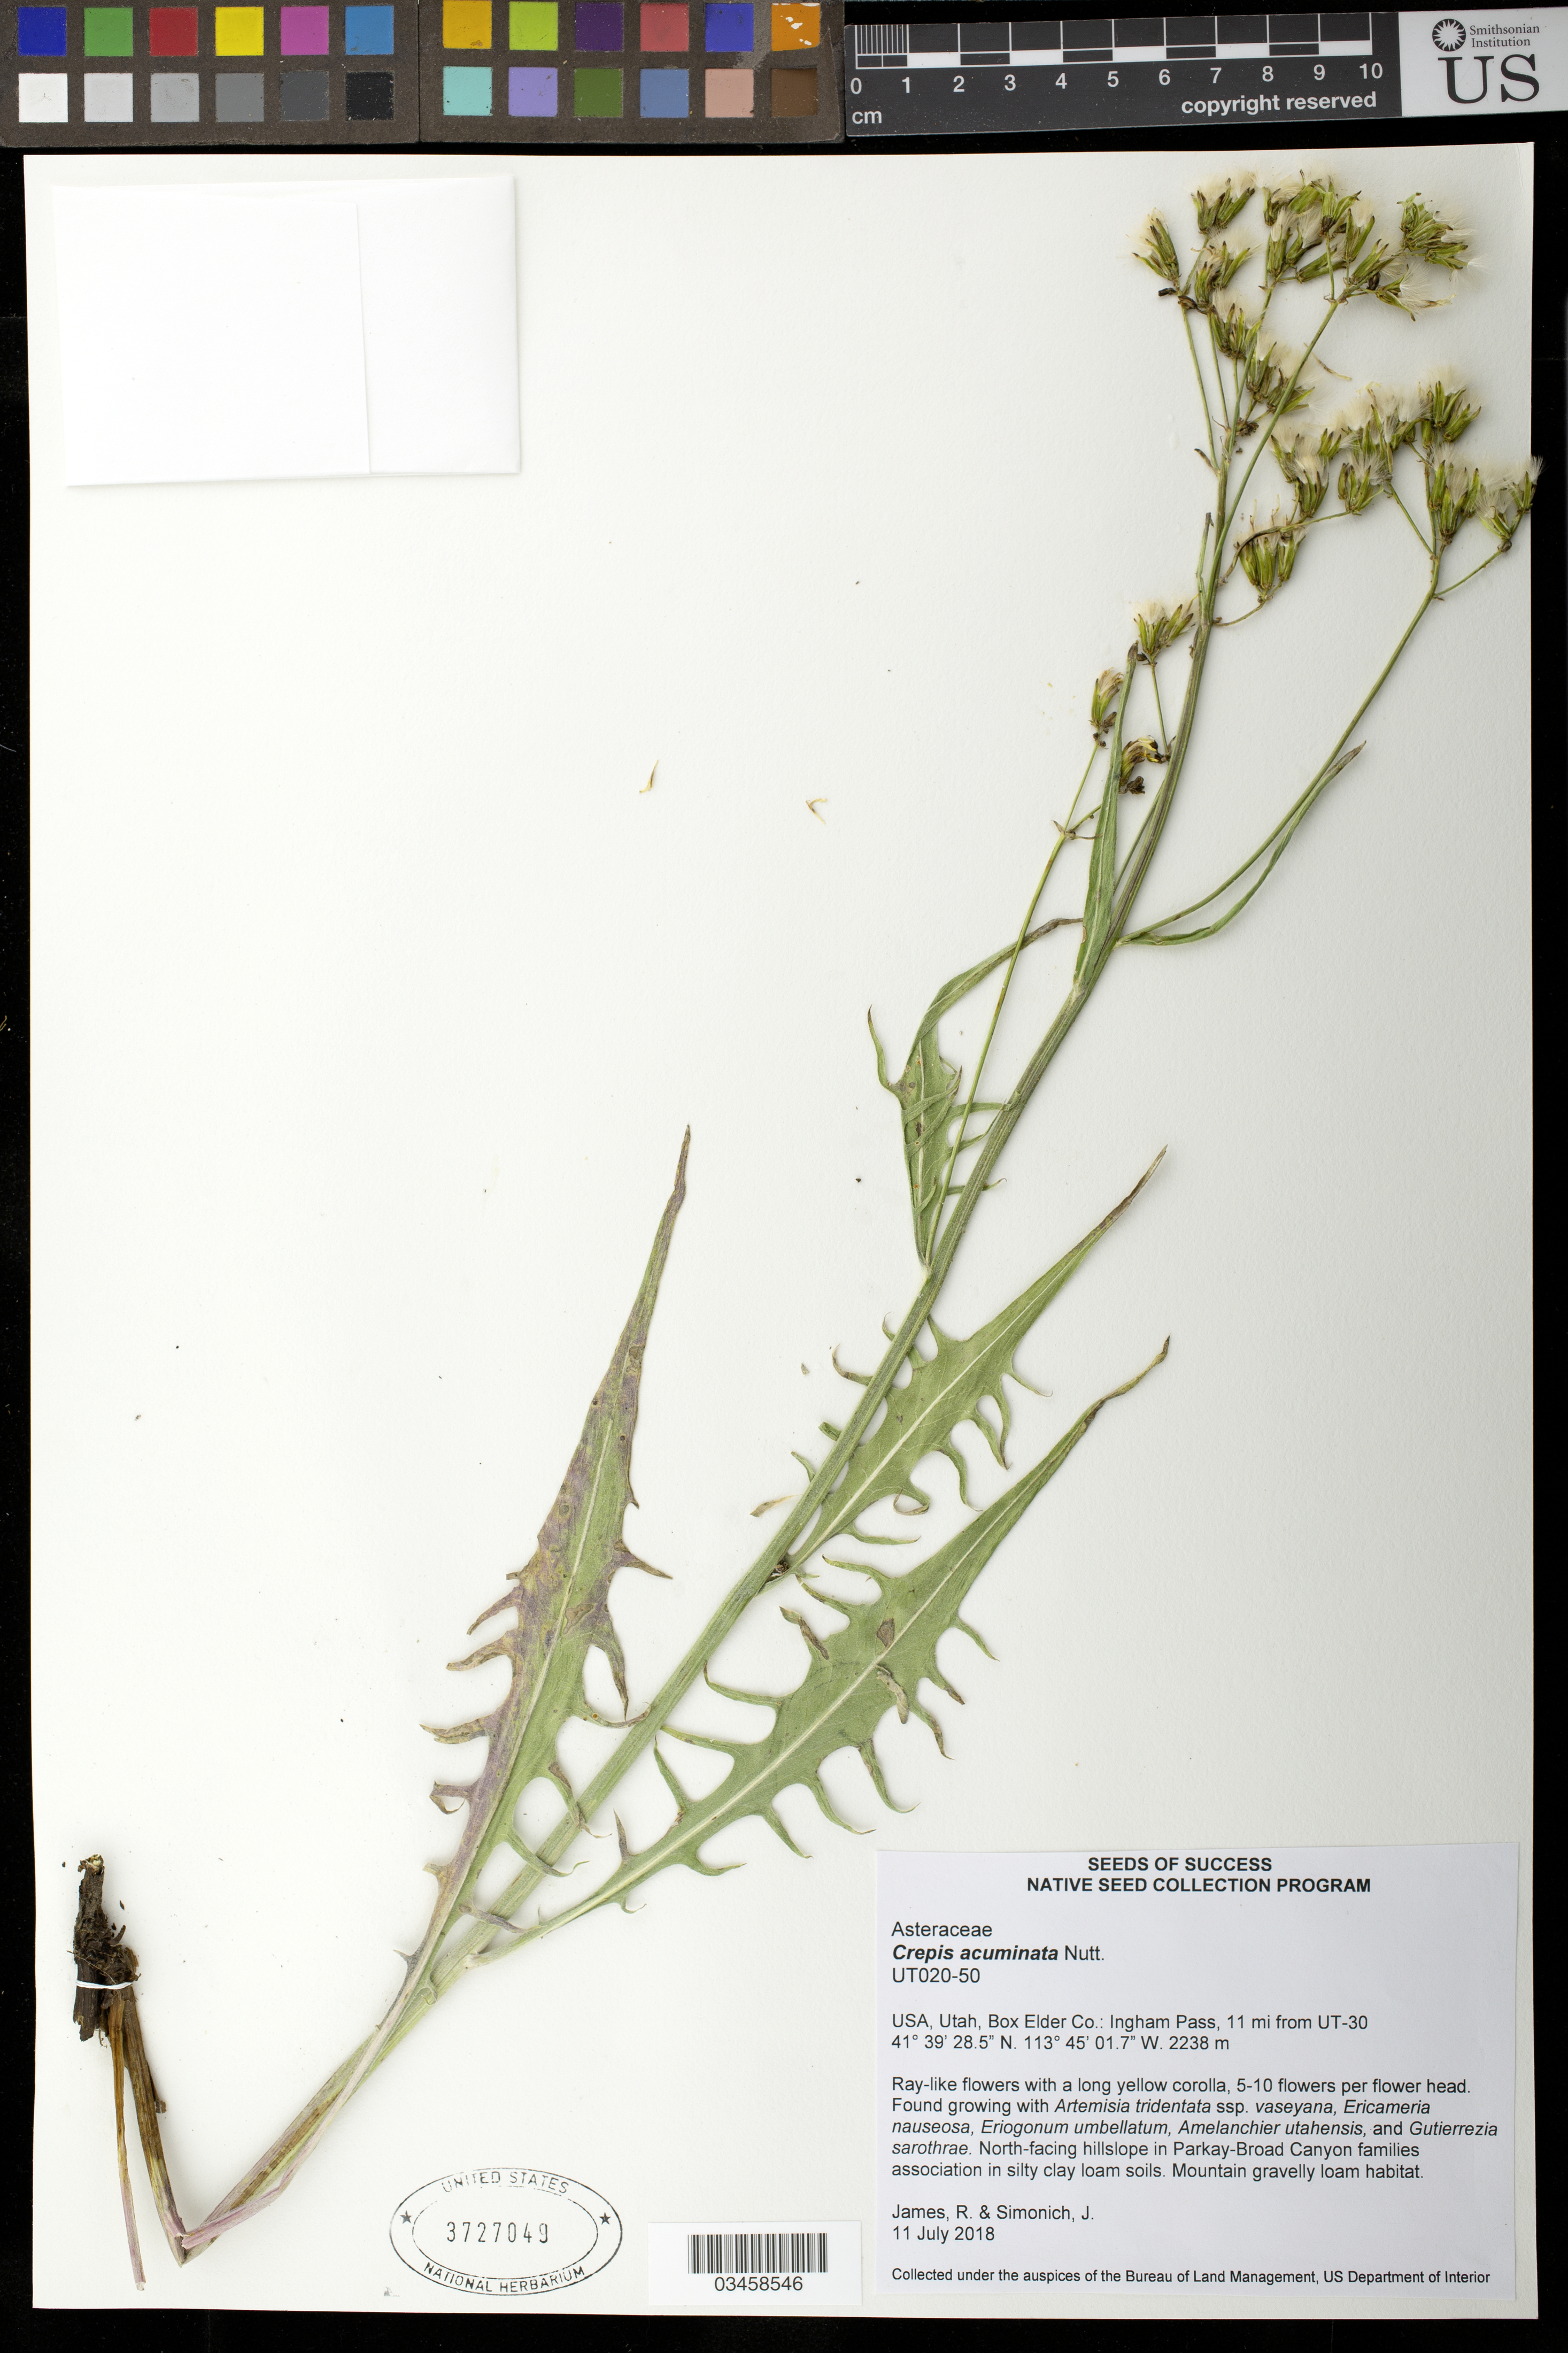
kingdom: Plantae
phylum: Tracheophyta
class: Magnoliopsida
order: Asterales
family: Asteraceae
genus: Crepis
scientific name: Crepis acuminata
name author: Nutt.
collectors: R. James & J. Simonich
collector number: UT020-50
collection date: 2018-07-11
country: United States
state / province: Utah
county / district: Box Elder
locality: Ingham Pass Road, 11 mi. from UT-30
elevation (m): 2238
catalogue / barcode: US 3727049